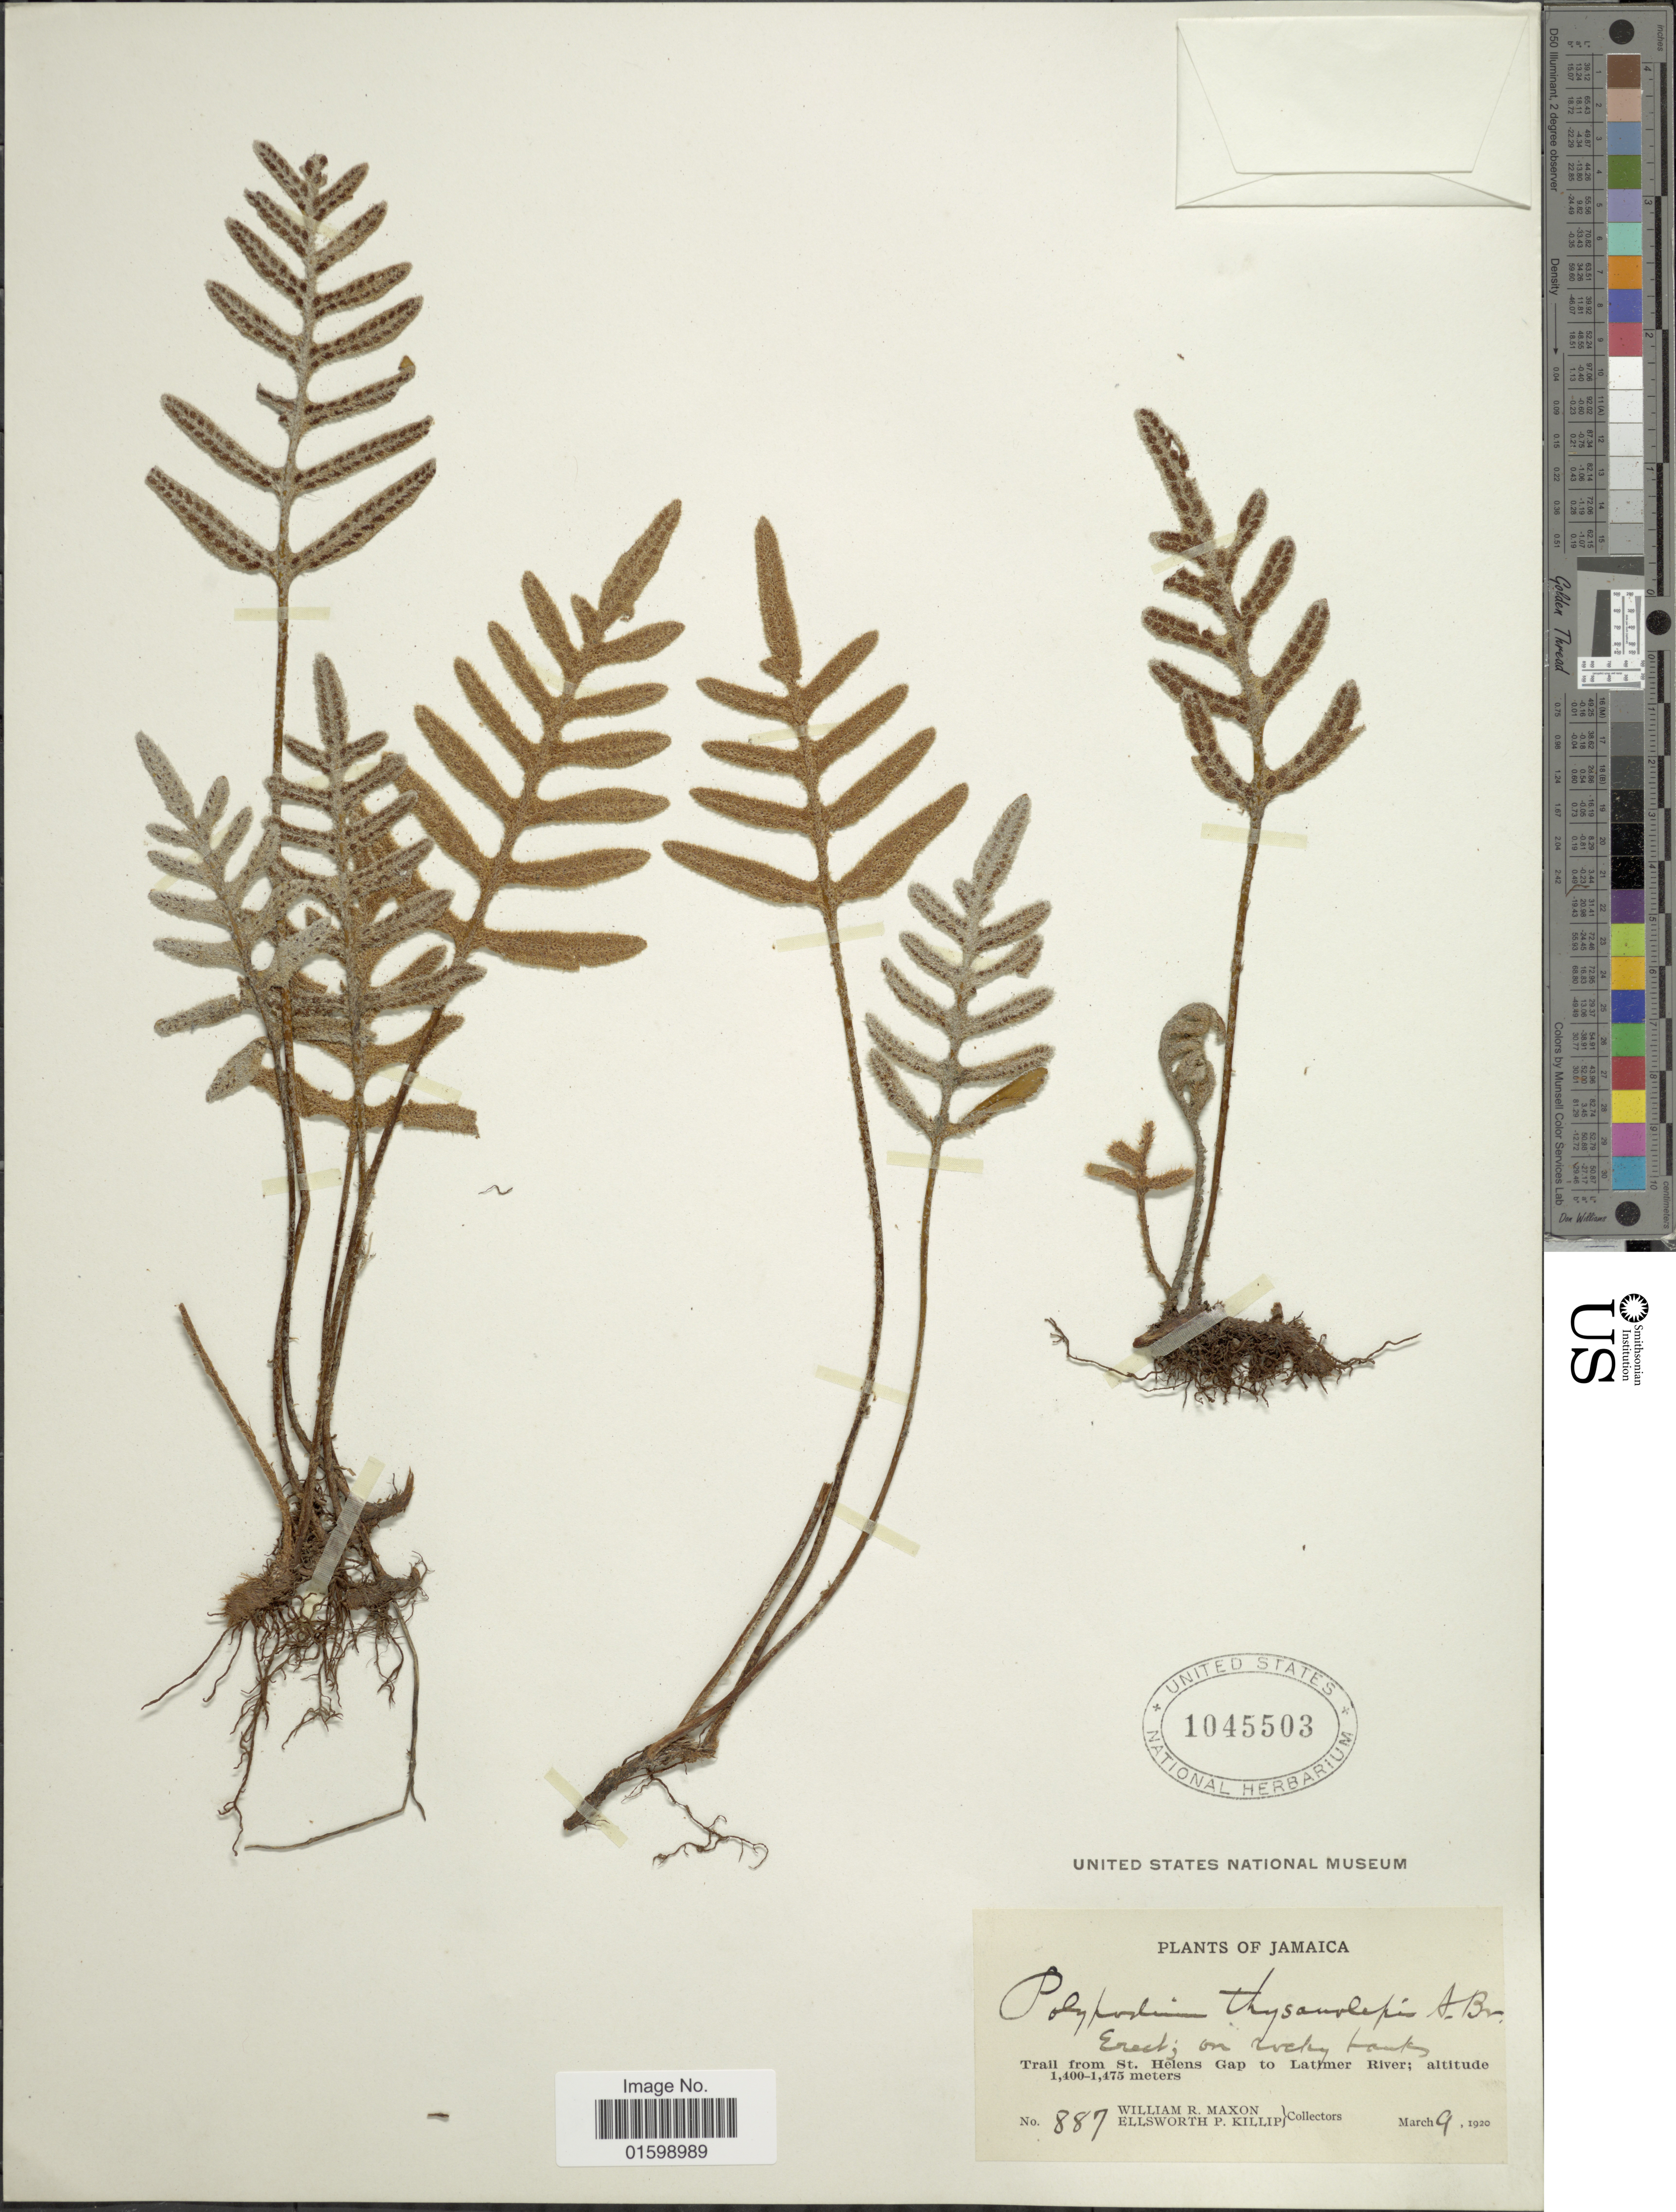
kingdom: Plantae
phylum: Tracheophyta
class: Polypodiopsida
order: Polypodiales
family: Polypodiaceae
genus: Pleopeltis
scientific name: Pleopeltis thyssanolepis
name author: (A. Braun ex Klotzsch) E.G. Andrews & Windham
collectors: W. R. Maxon & E. P. Killip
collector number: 887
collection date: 1920-03-09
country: Jamaica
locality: Erect, on rocky banks, trail from St. Helens Gap to Latimer River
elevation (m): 1400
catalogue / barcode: US 1045503